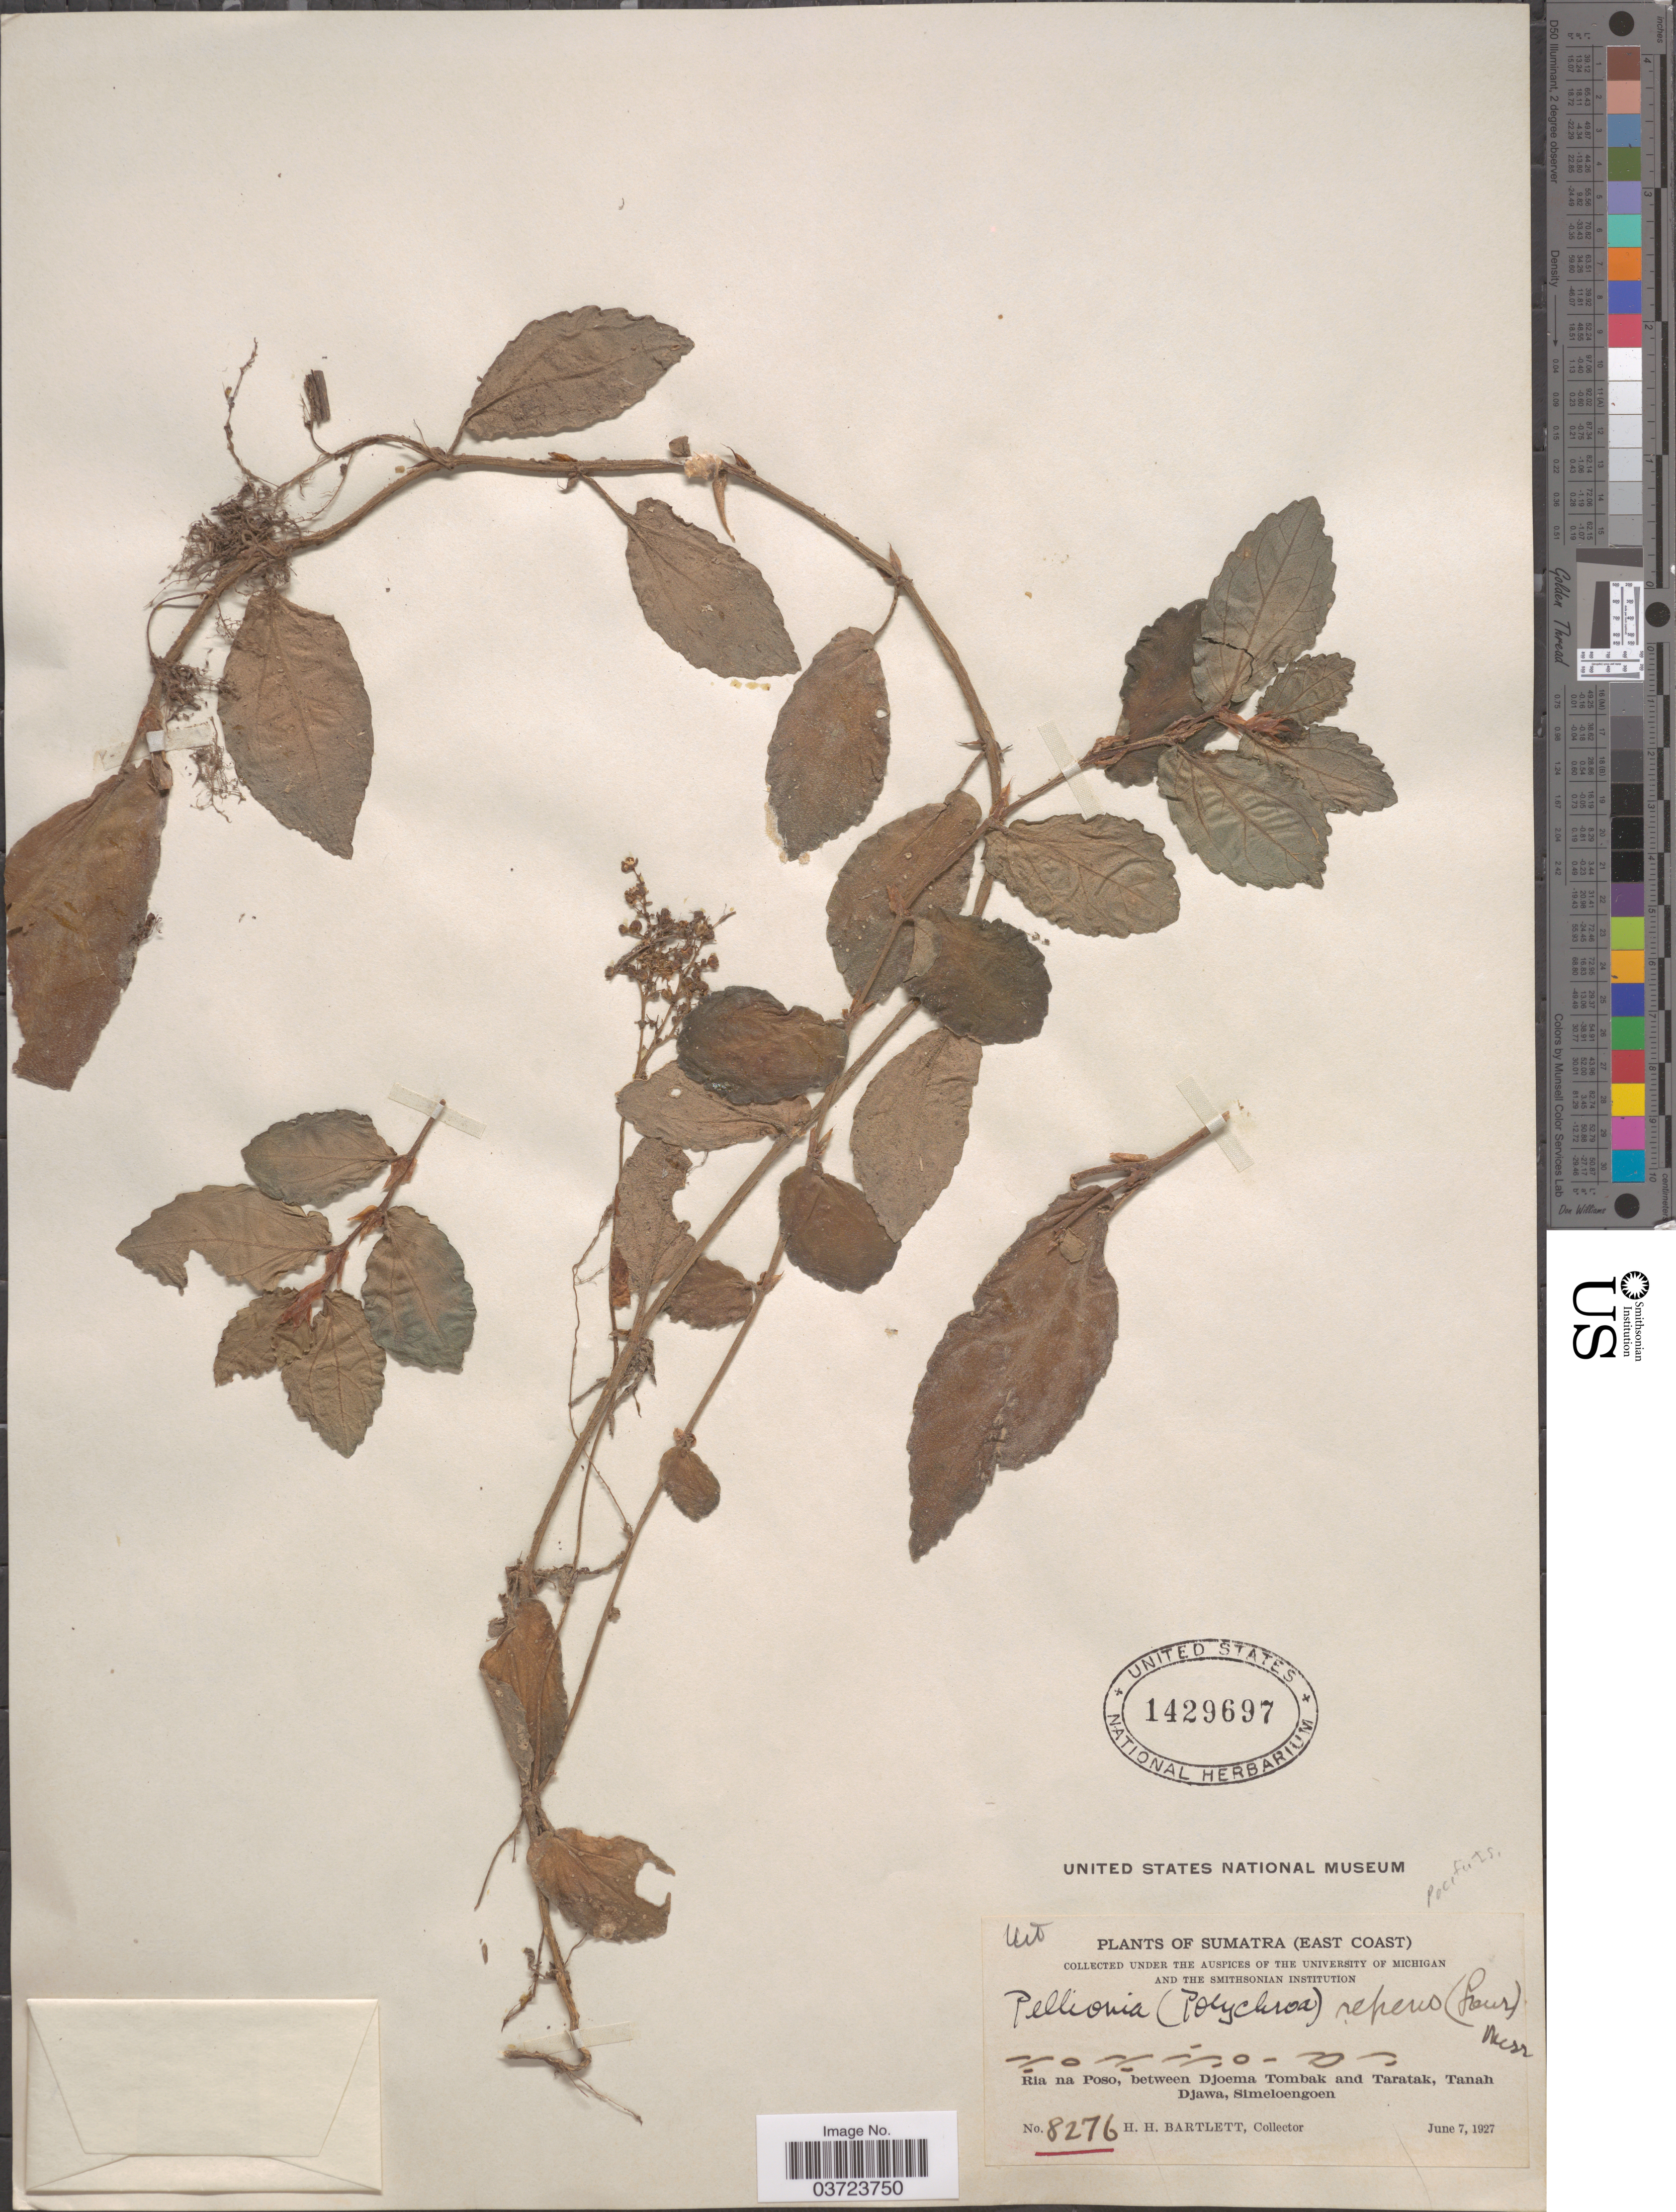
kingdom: Plantae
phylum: Tracheophyta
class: Magnoliopsida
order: Rosales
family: Urticaceae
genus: Pellionia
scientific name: Pellionia repens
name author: (Lour.) Merr.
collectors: H. H. Bartlett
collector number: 8276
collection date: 1927-06-07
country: Indonesia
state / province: Sumatra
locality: East Coast. Ria na Poso, between Djoema Tombak and Taratak, Tanah Djawa, Simeloengoen.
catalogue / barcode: US 1429697